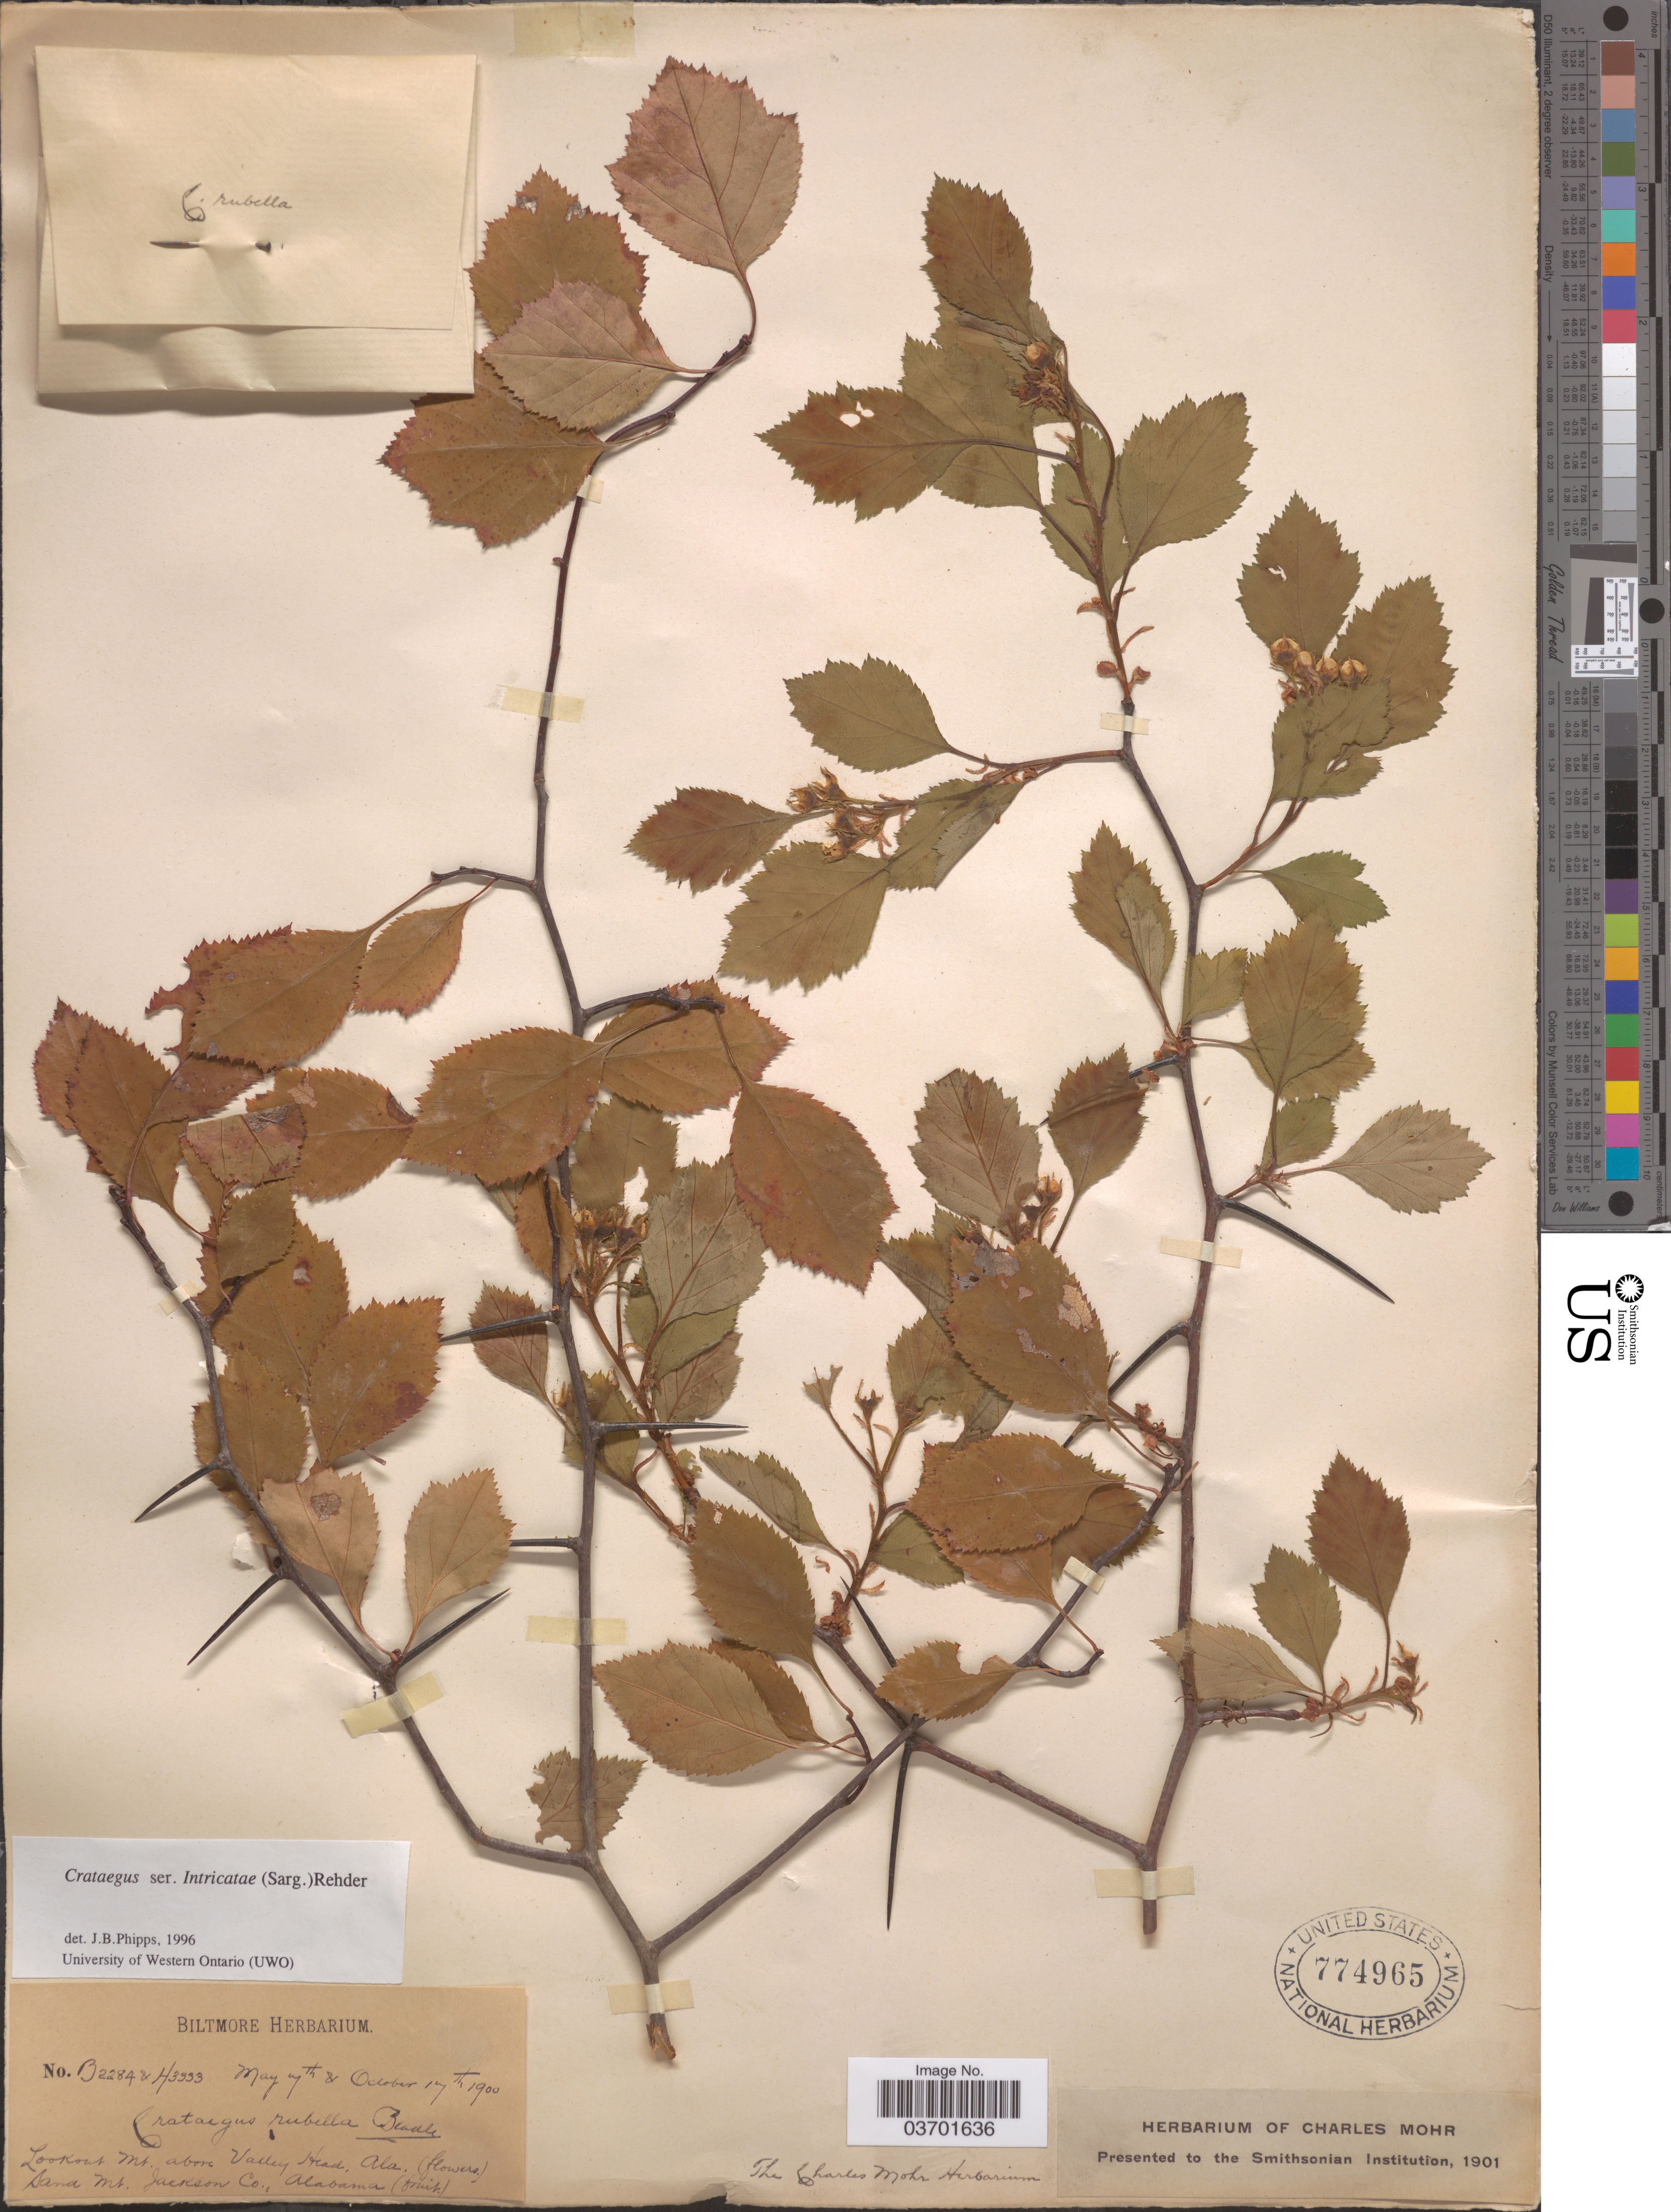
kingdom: Plantae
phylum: Tracheophyta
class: Magnoliopsida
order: Rosales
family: Rosaceae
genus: Crataegus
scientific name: Crataegus rubella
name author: Beadle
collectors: ex herb. Biltmore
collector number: B2284/H3333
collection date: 1900-05-17/1900-10-17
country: United States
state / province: Alabama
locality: Lookout Mt. above Valley Head. Sand Mt. Jackson Co.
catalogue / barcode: US 774965